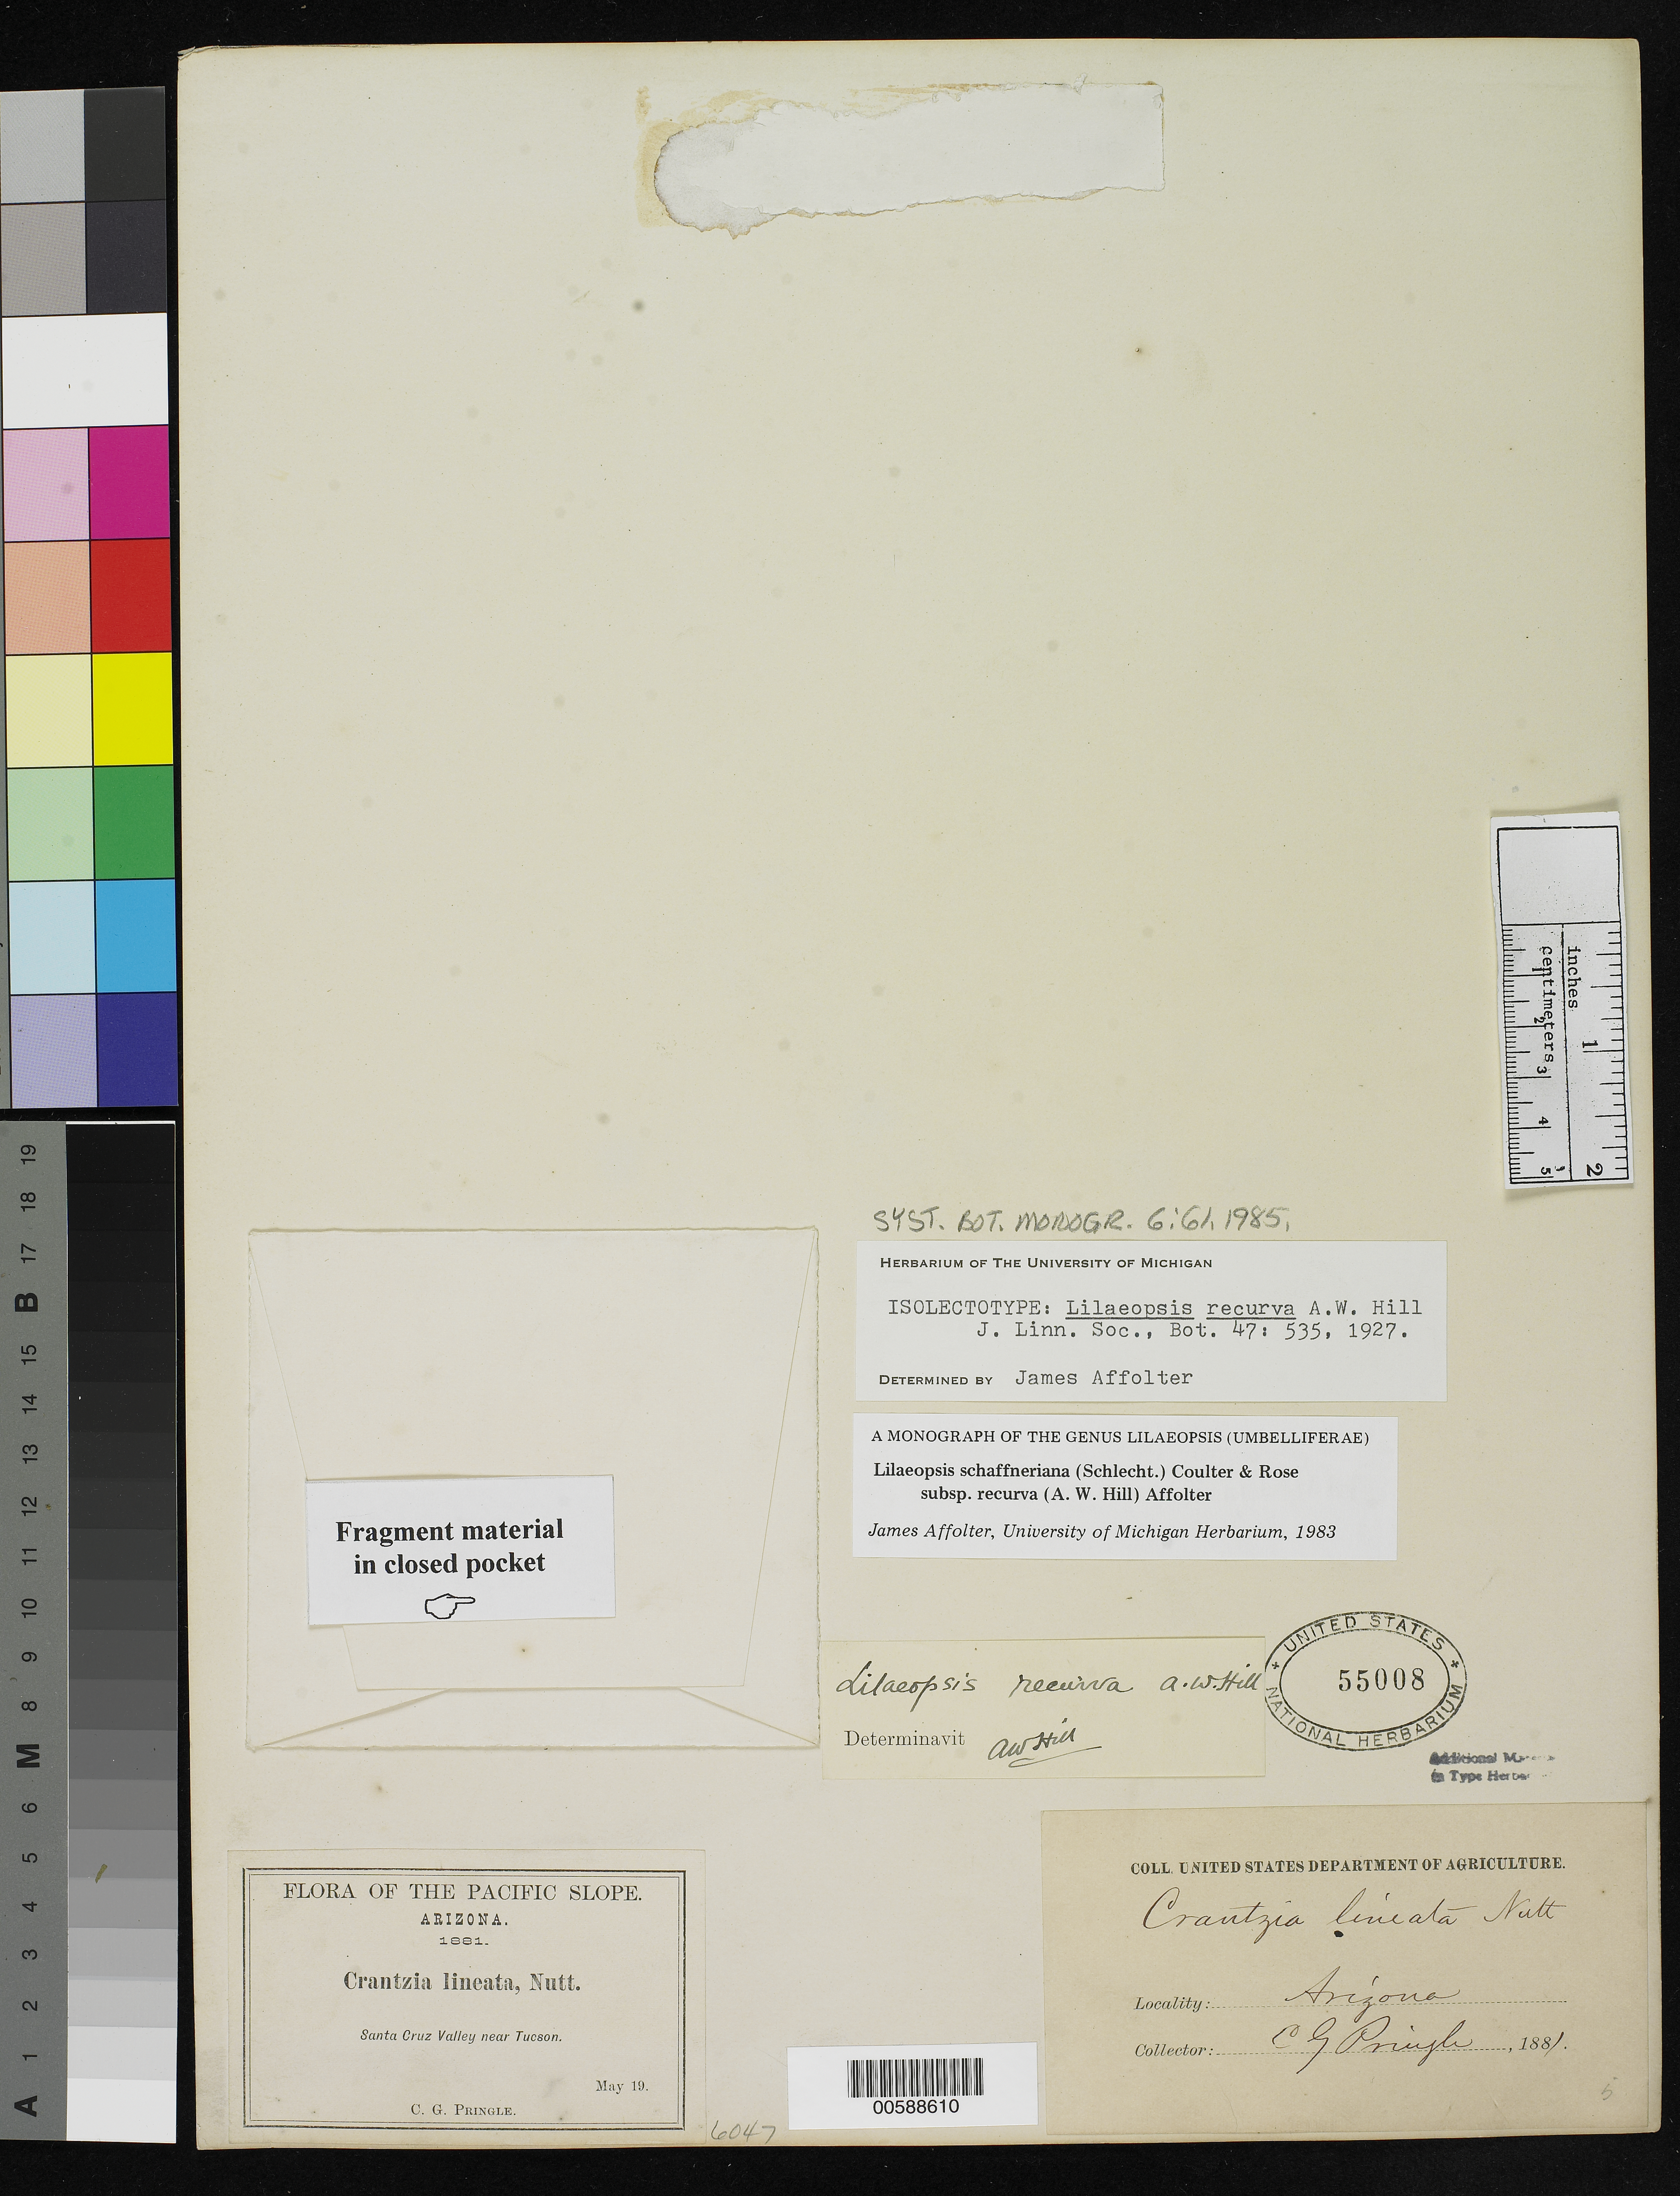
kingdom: Plantae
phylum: Tracheophyta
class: Magnoliopsida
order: Apiales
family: Apiaceae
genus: Lilaeopsis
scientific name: Lilaeopsis recurva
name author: A.W. Hill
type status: Isolectotype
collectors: C. G. Pringle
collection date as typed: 19 May 1881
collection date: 1881-05-19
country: United States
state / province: Arizona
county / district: Pima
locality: Santa Cruz Valley near Tucson.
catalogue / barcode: US 55008